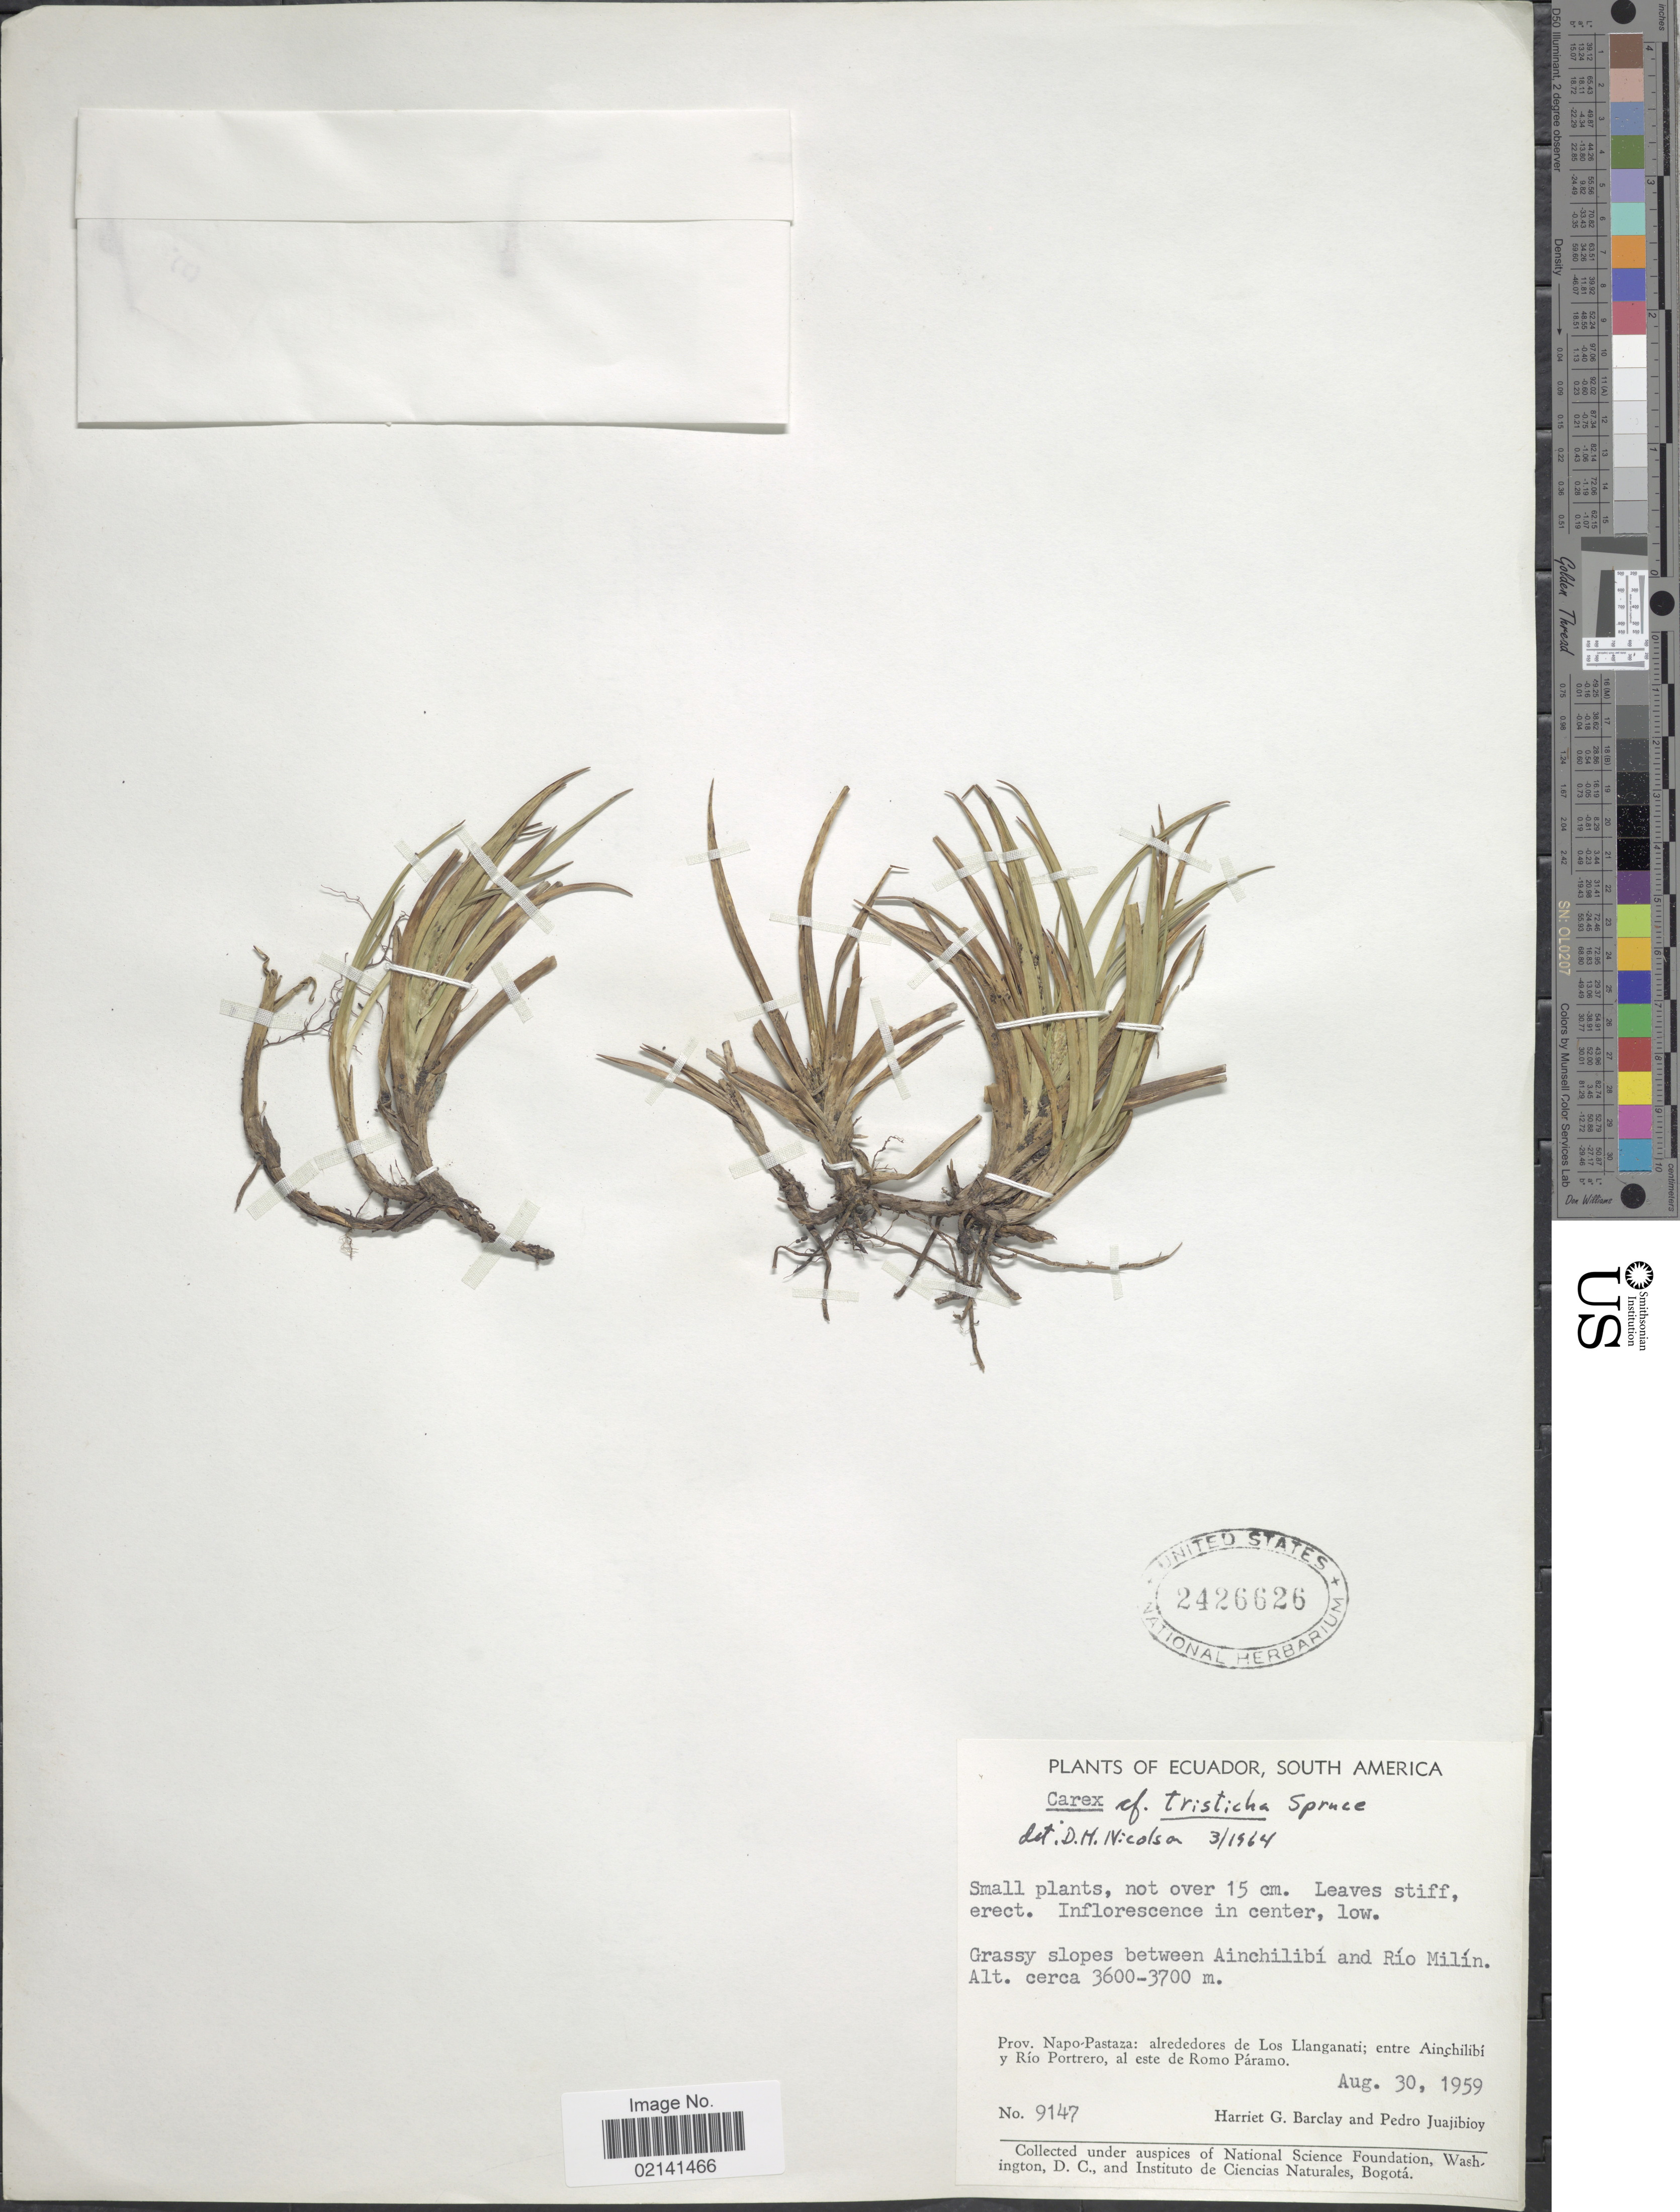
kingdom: Plantae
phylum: Tracheophyta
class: Liliopsida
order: Poales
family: Cyperaceae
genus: Carex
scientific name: Carex tamana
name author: Steyerm.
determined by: Jimnéz-Mejias, Pedro, (UPOS), Universidad Pablo de Olavide (SPAIN)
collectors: H. G. Barclay & P. Juajibioy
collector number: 9147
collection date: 1959-08-30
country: Ecuador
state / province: Napo / Pastaza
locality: Grassy slopes between Ainchilibi and Rio Milin.: alrederdores de Los Llanganati; entre Ainchilibi y Rio Portrero, al este de Romo Paramo.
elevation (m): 3600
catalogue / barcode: US 2426626